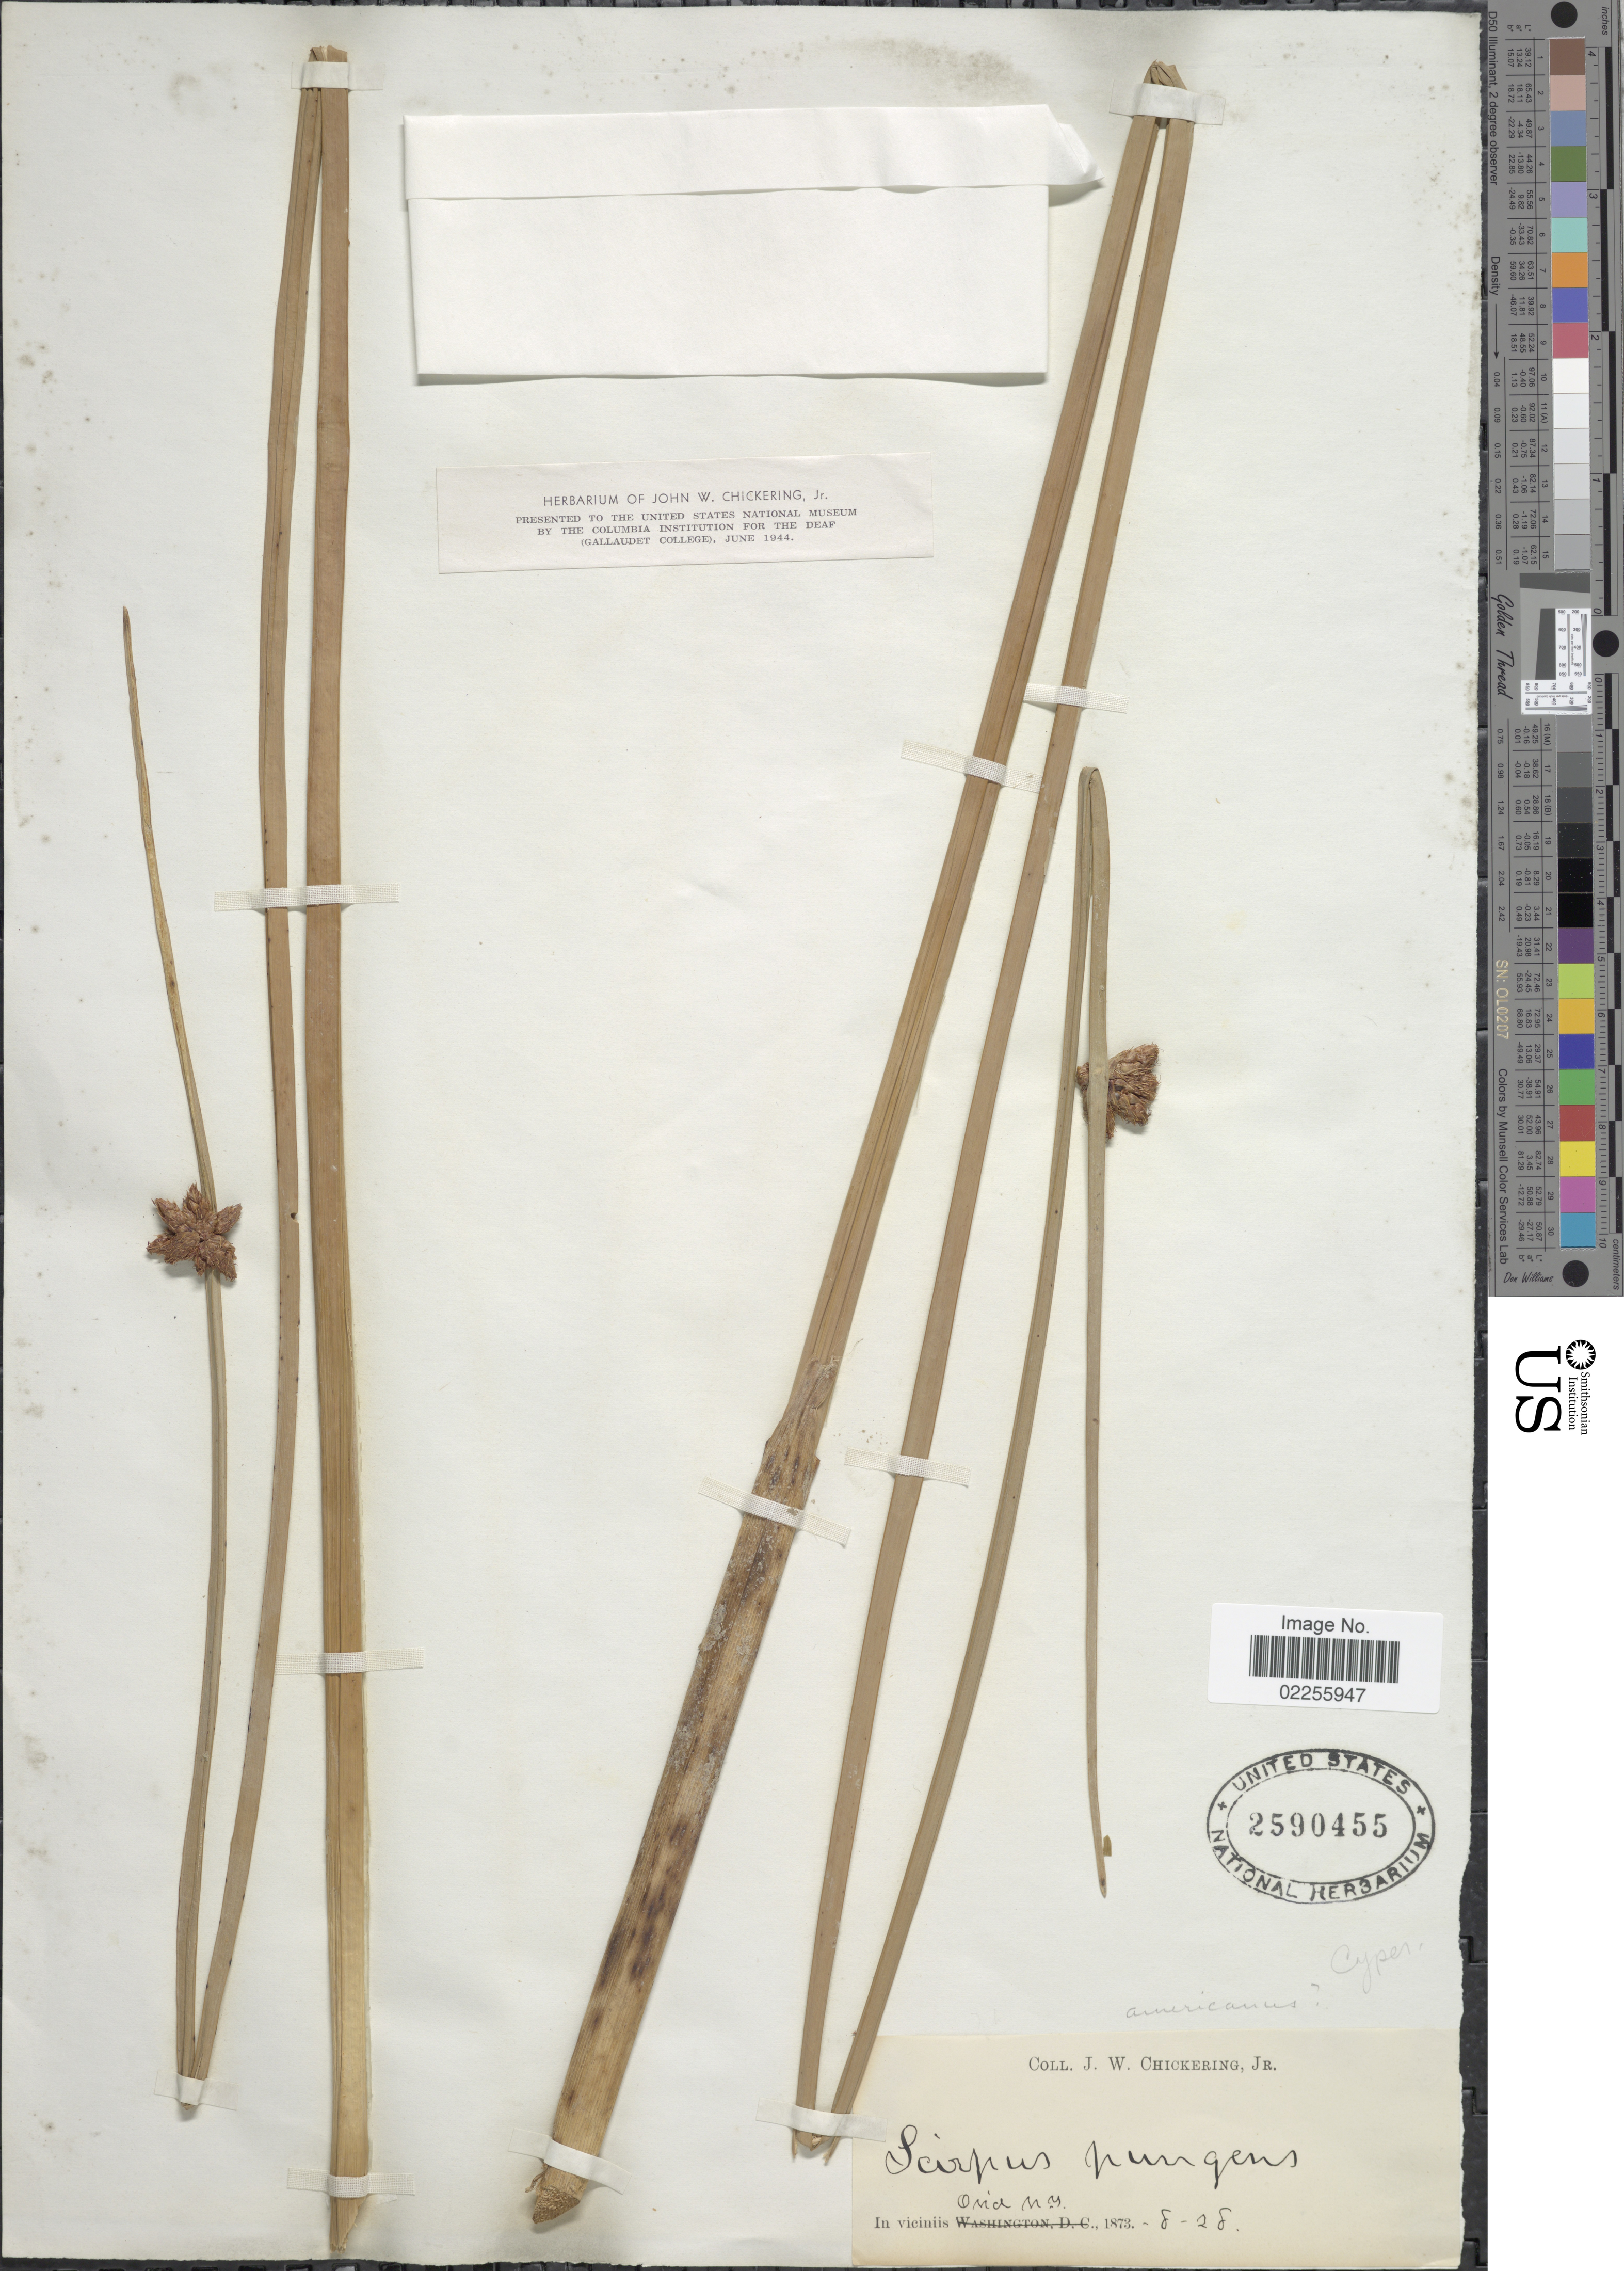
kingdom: Plantae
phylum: Tracheophyta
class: Liliopsida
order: Poales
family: Cyperaceae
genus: Schoenoplectus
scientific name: Schoenoplectus sp.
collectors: J. W. Chickering Jr.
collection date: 1873-08-28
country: United States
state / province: New York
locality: In viciniis Ovid.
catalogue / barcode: US 2590455